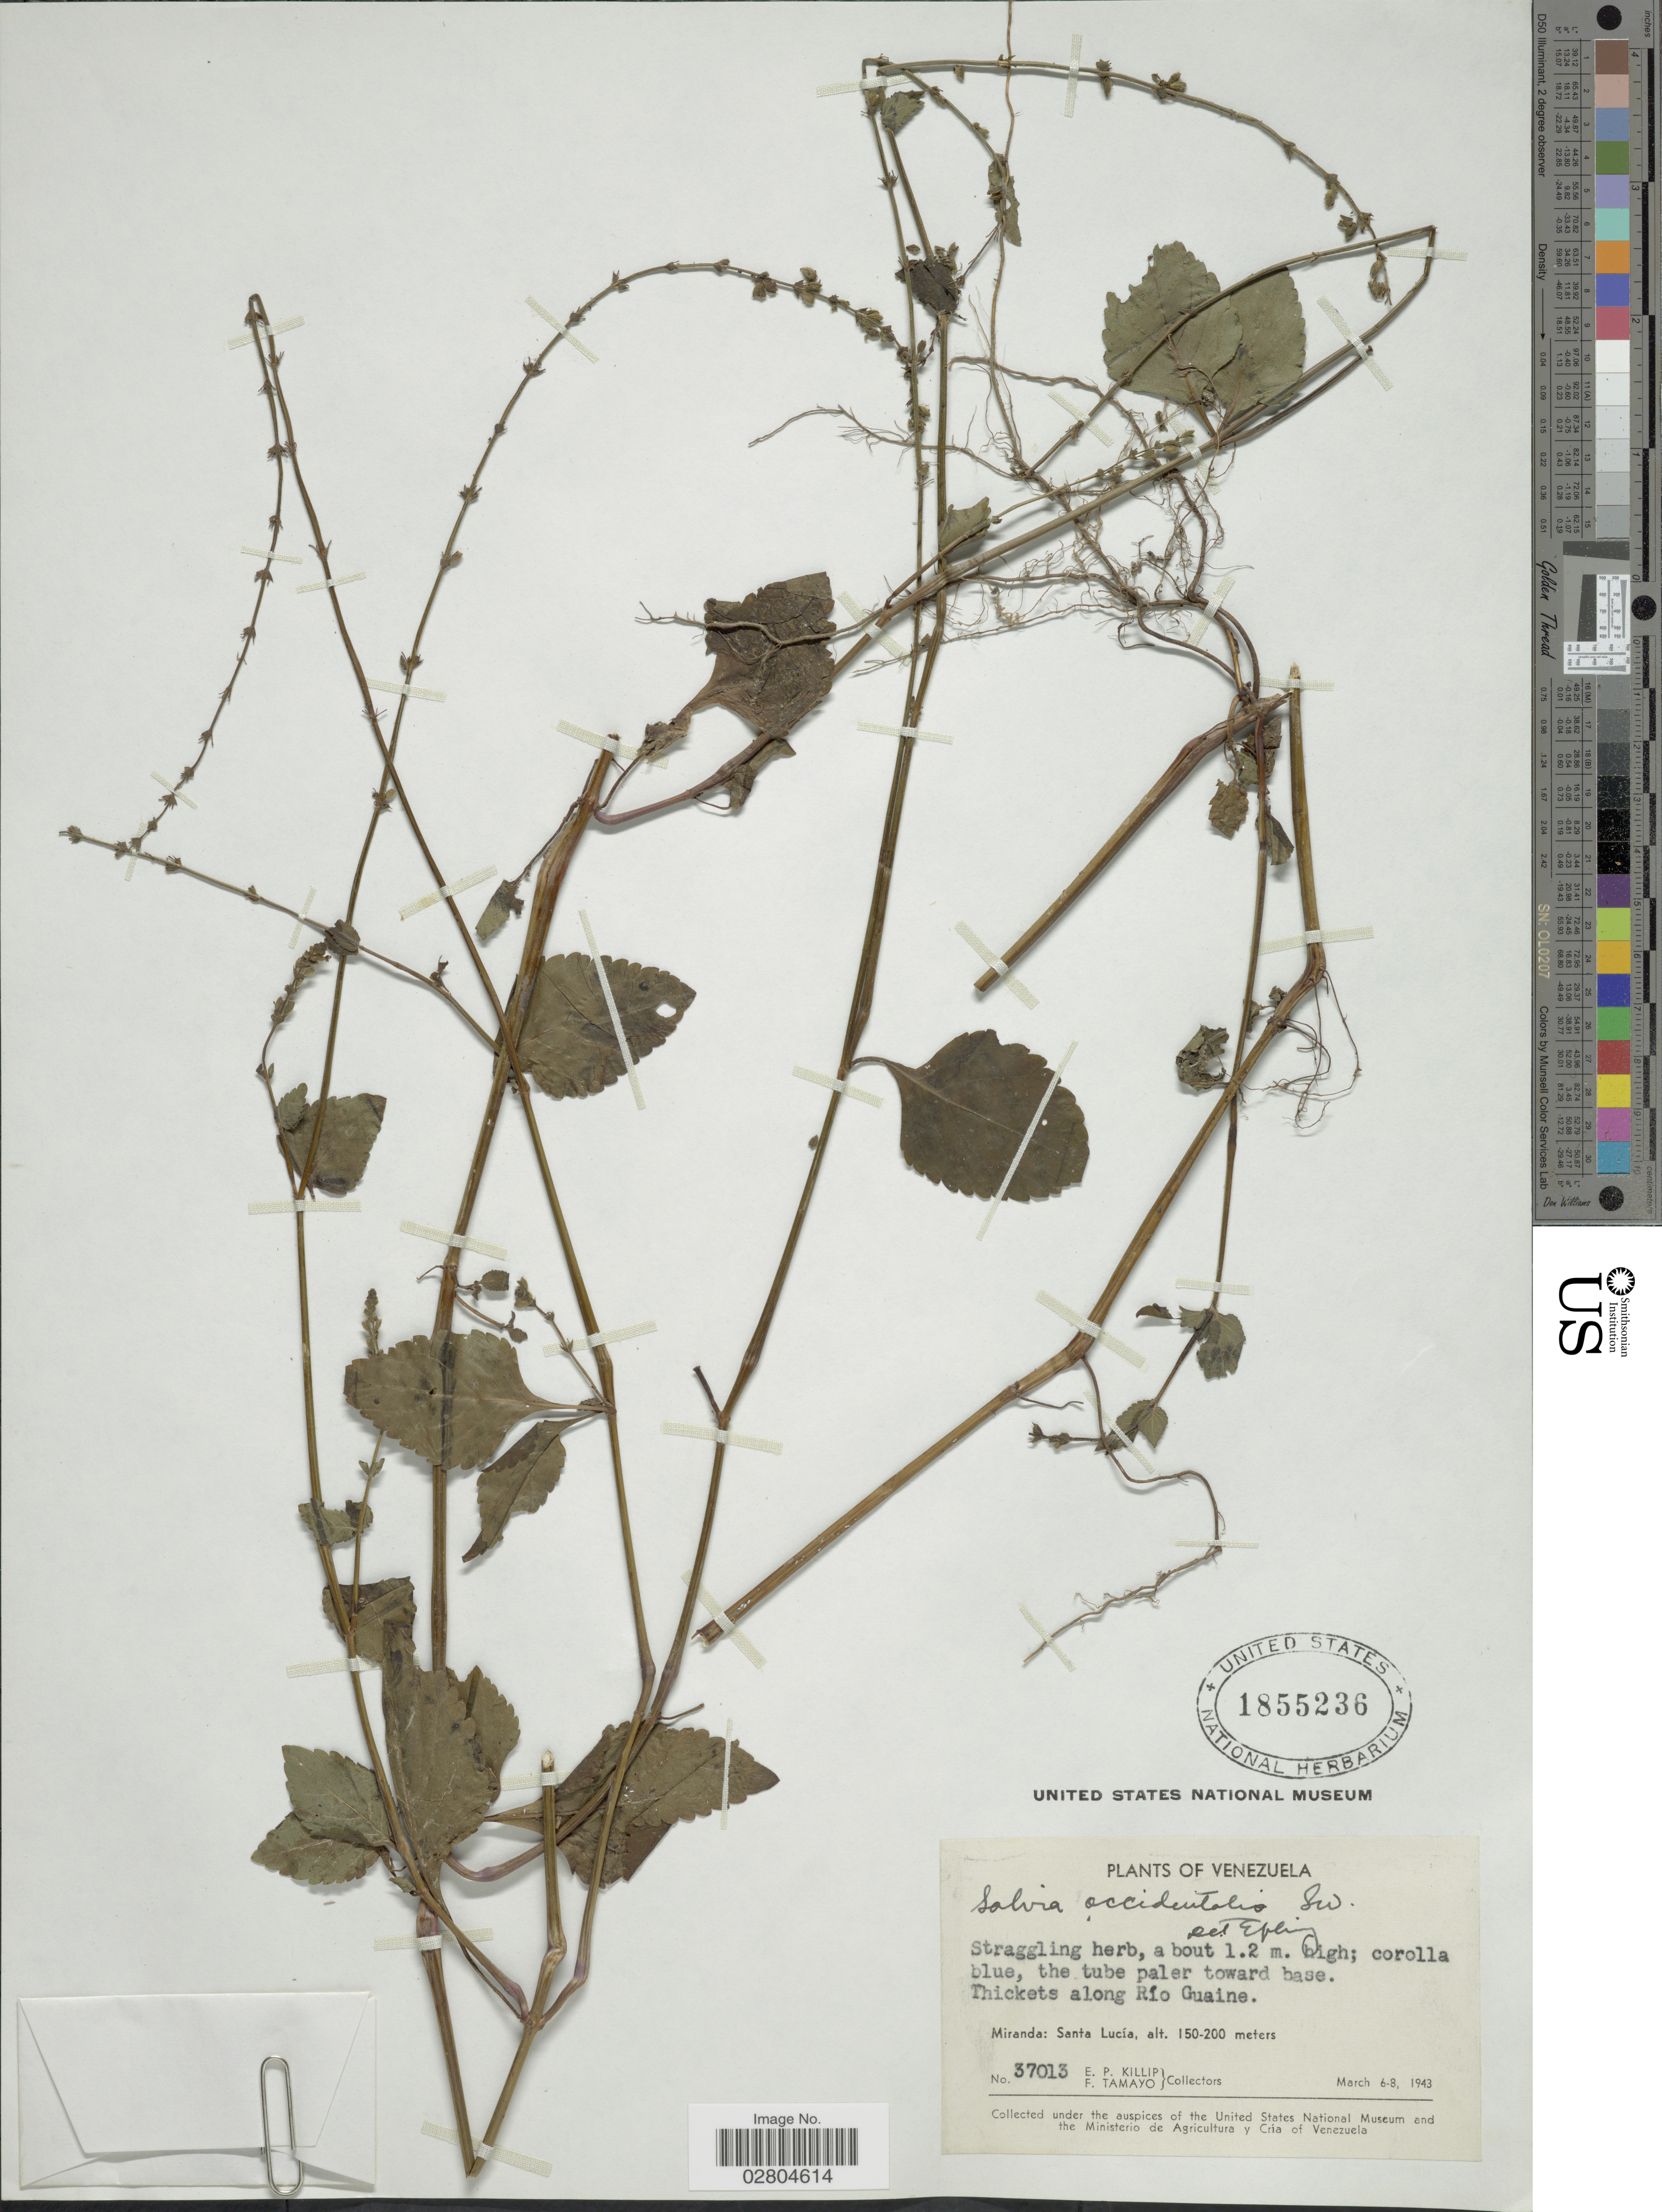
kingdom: Plantae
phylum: Tracheophyta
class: Magnoliopsida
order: Lamiales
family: Lamiaceae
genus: Salvia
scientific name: Salvia occidentalis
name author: Sw.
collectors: E. P. Killip & F. Tamayo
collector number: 37013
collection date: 1943-03-06/1943-03-08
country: Venezuela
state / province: Miranda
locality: Thickets along Río Guiane. Santa Lucía.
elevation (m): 150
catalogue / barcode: US 1855236